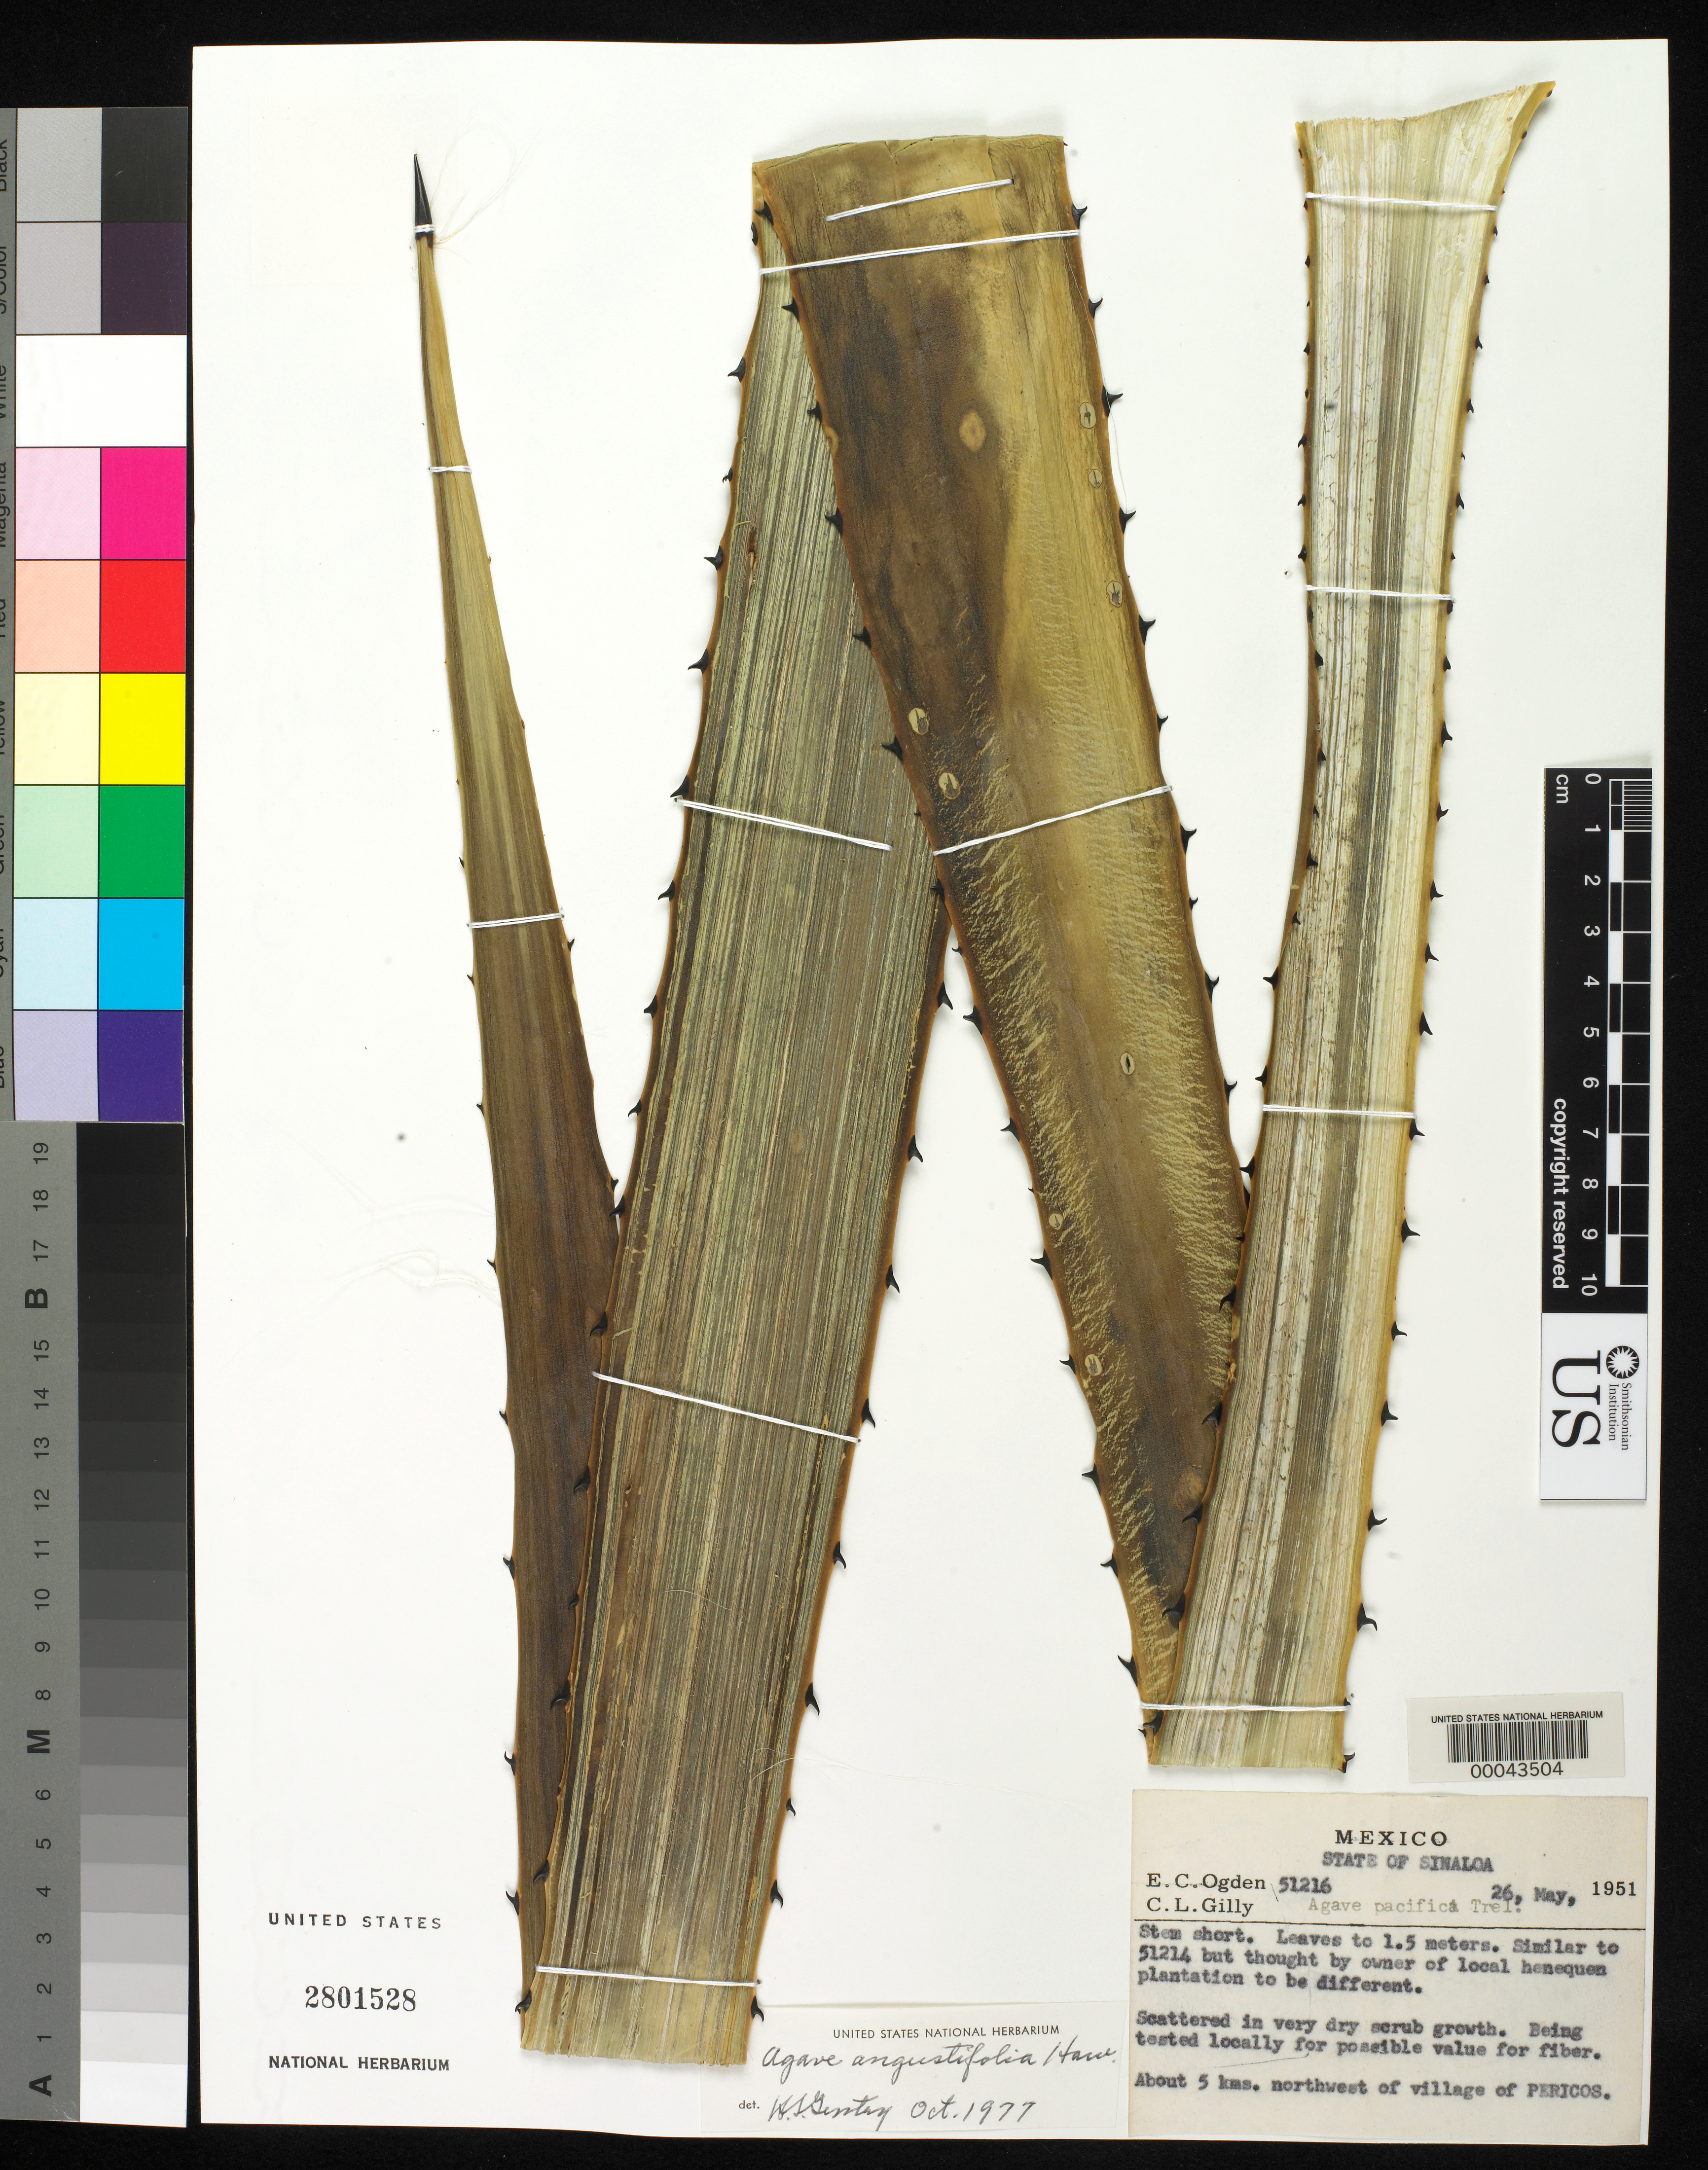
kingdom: Plantae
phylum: Tracheophyta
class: Liliopsida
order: Asparagales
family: Asparagaceae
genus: Agave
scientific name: Agave angustifolia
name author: Haw.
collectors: E. C. Ogden & C. Gilly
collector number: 51216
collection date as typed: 26 May 1951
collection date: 1951-05-26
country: Mexico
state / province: Sinaloa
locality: About 5 km NW of village of Pericos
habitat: Scattered in very dry scrub growth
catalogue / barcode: US 2801528